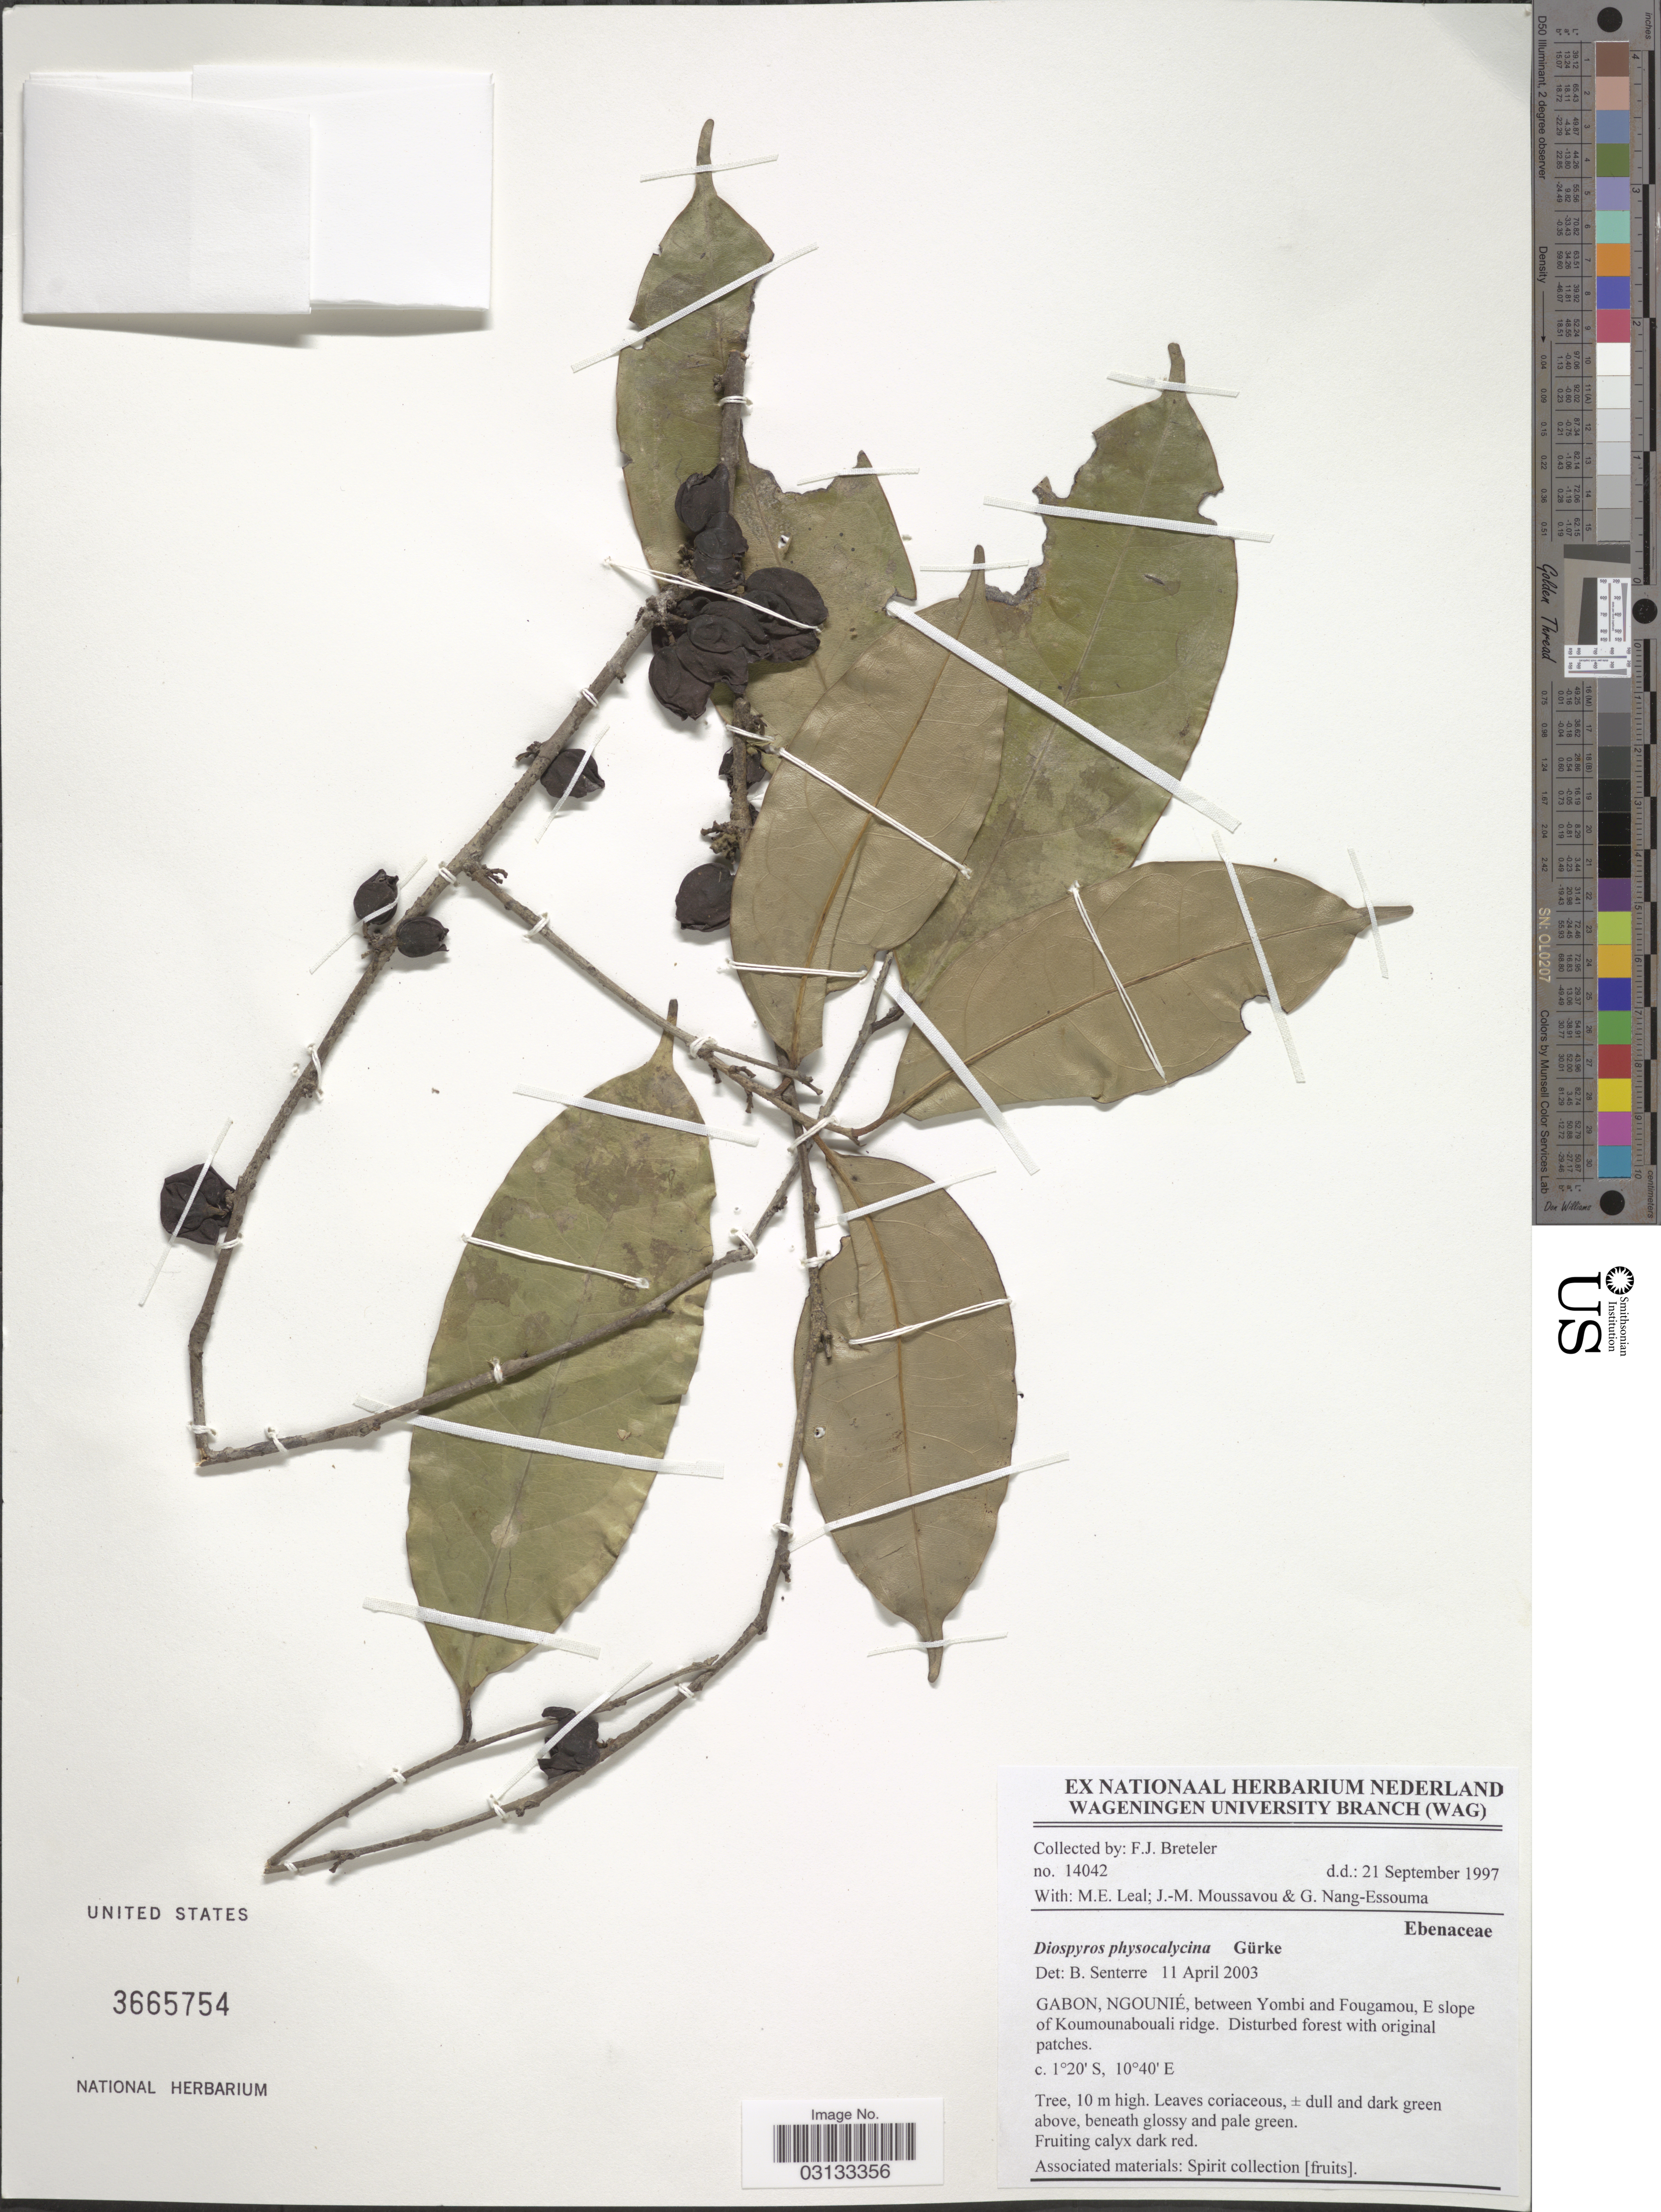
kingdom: Plantae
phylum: Tracheophyta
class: Magnoliopsida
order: Ericales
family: Ebenaceae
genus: Diospyros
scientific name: Diospyros physocalycina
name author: Gürke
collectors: F. J. Breteler, M. E. Leal, J. Moussavou & G. Nang-Essouma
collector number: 14042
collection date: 1997-09-21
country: Gabon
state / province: Ngounie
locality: Between Yombi and Fougamou, E slope of Koumounabouali ridge.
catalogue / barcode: US 3665754